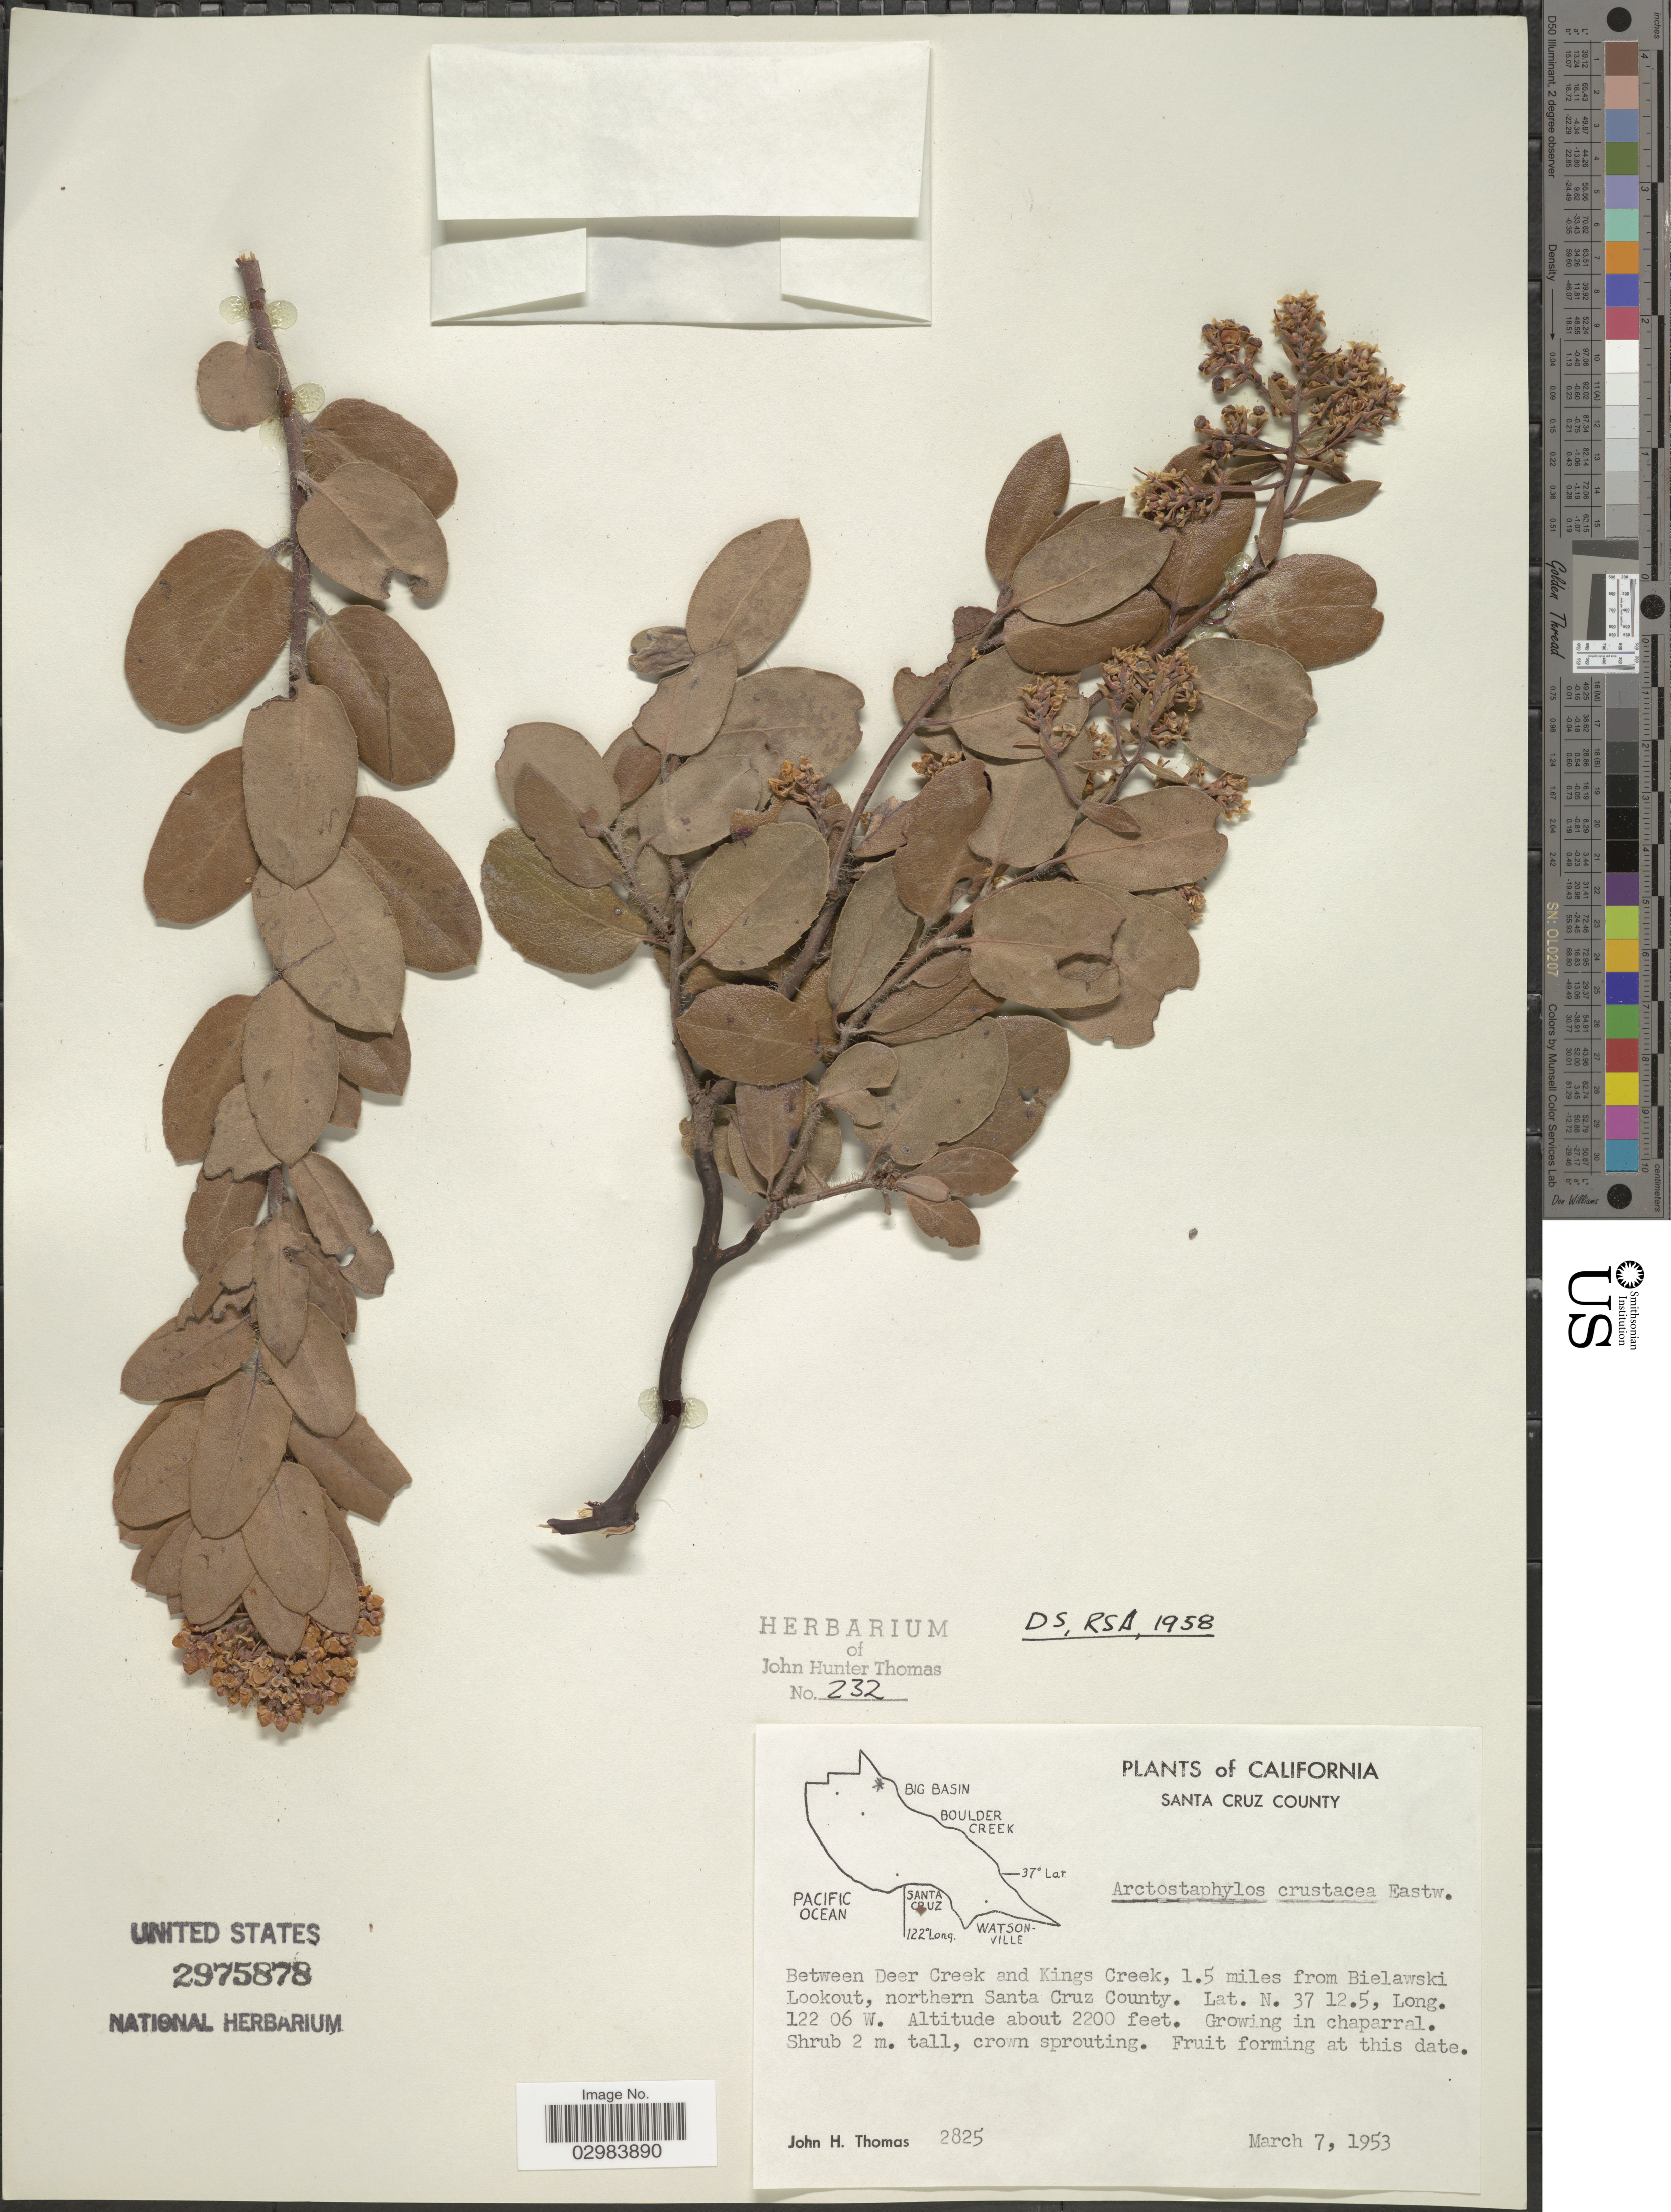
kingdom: Plantae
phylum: Tracheophyta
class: Magnoliopsida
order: Ericales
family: Ericaceae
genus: Arctostaphylos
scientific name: Arctostaphylos crustacea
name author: Eastw.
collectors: J. H. Thomas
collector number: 2825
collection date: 1953-03-07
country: United States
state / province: California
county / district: Santa Cruz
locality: Santa Cruz County, Between Deer Creek and Kings Creek, 105 miles from Bielawski Lookout, northern Santa Cruz County.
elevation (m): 671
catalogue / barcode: US 2975878